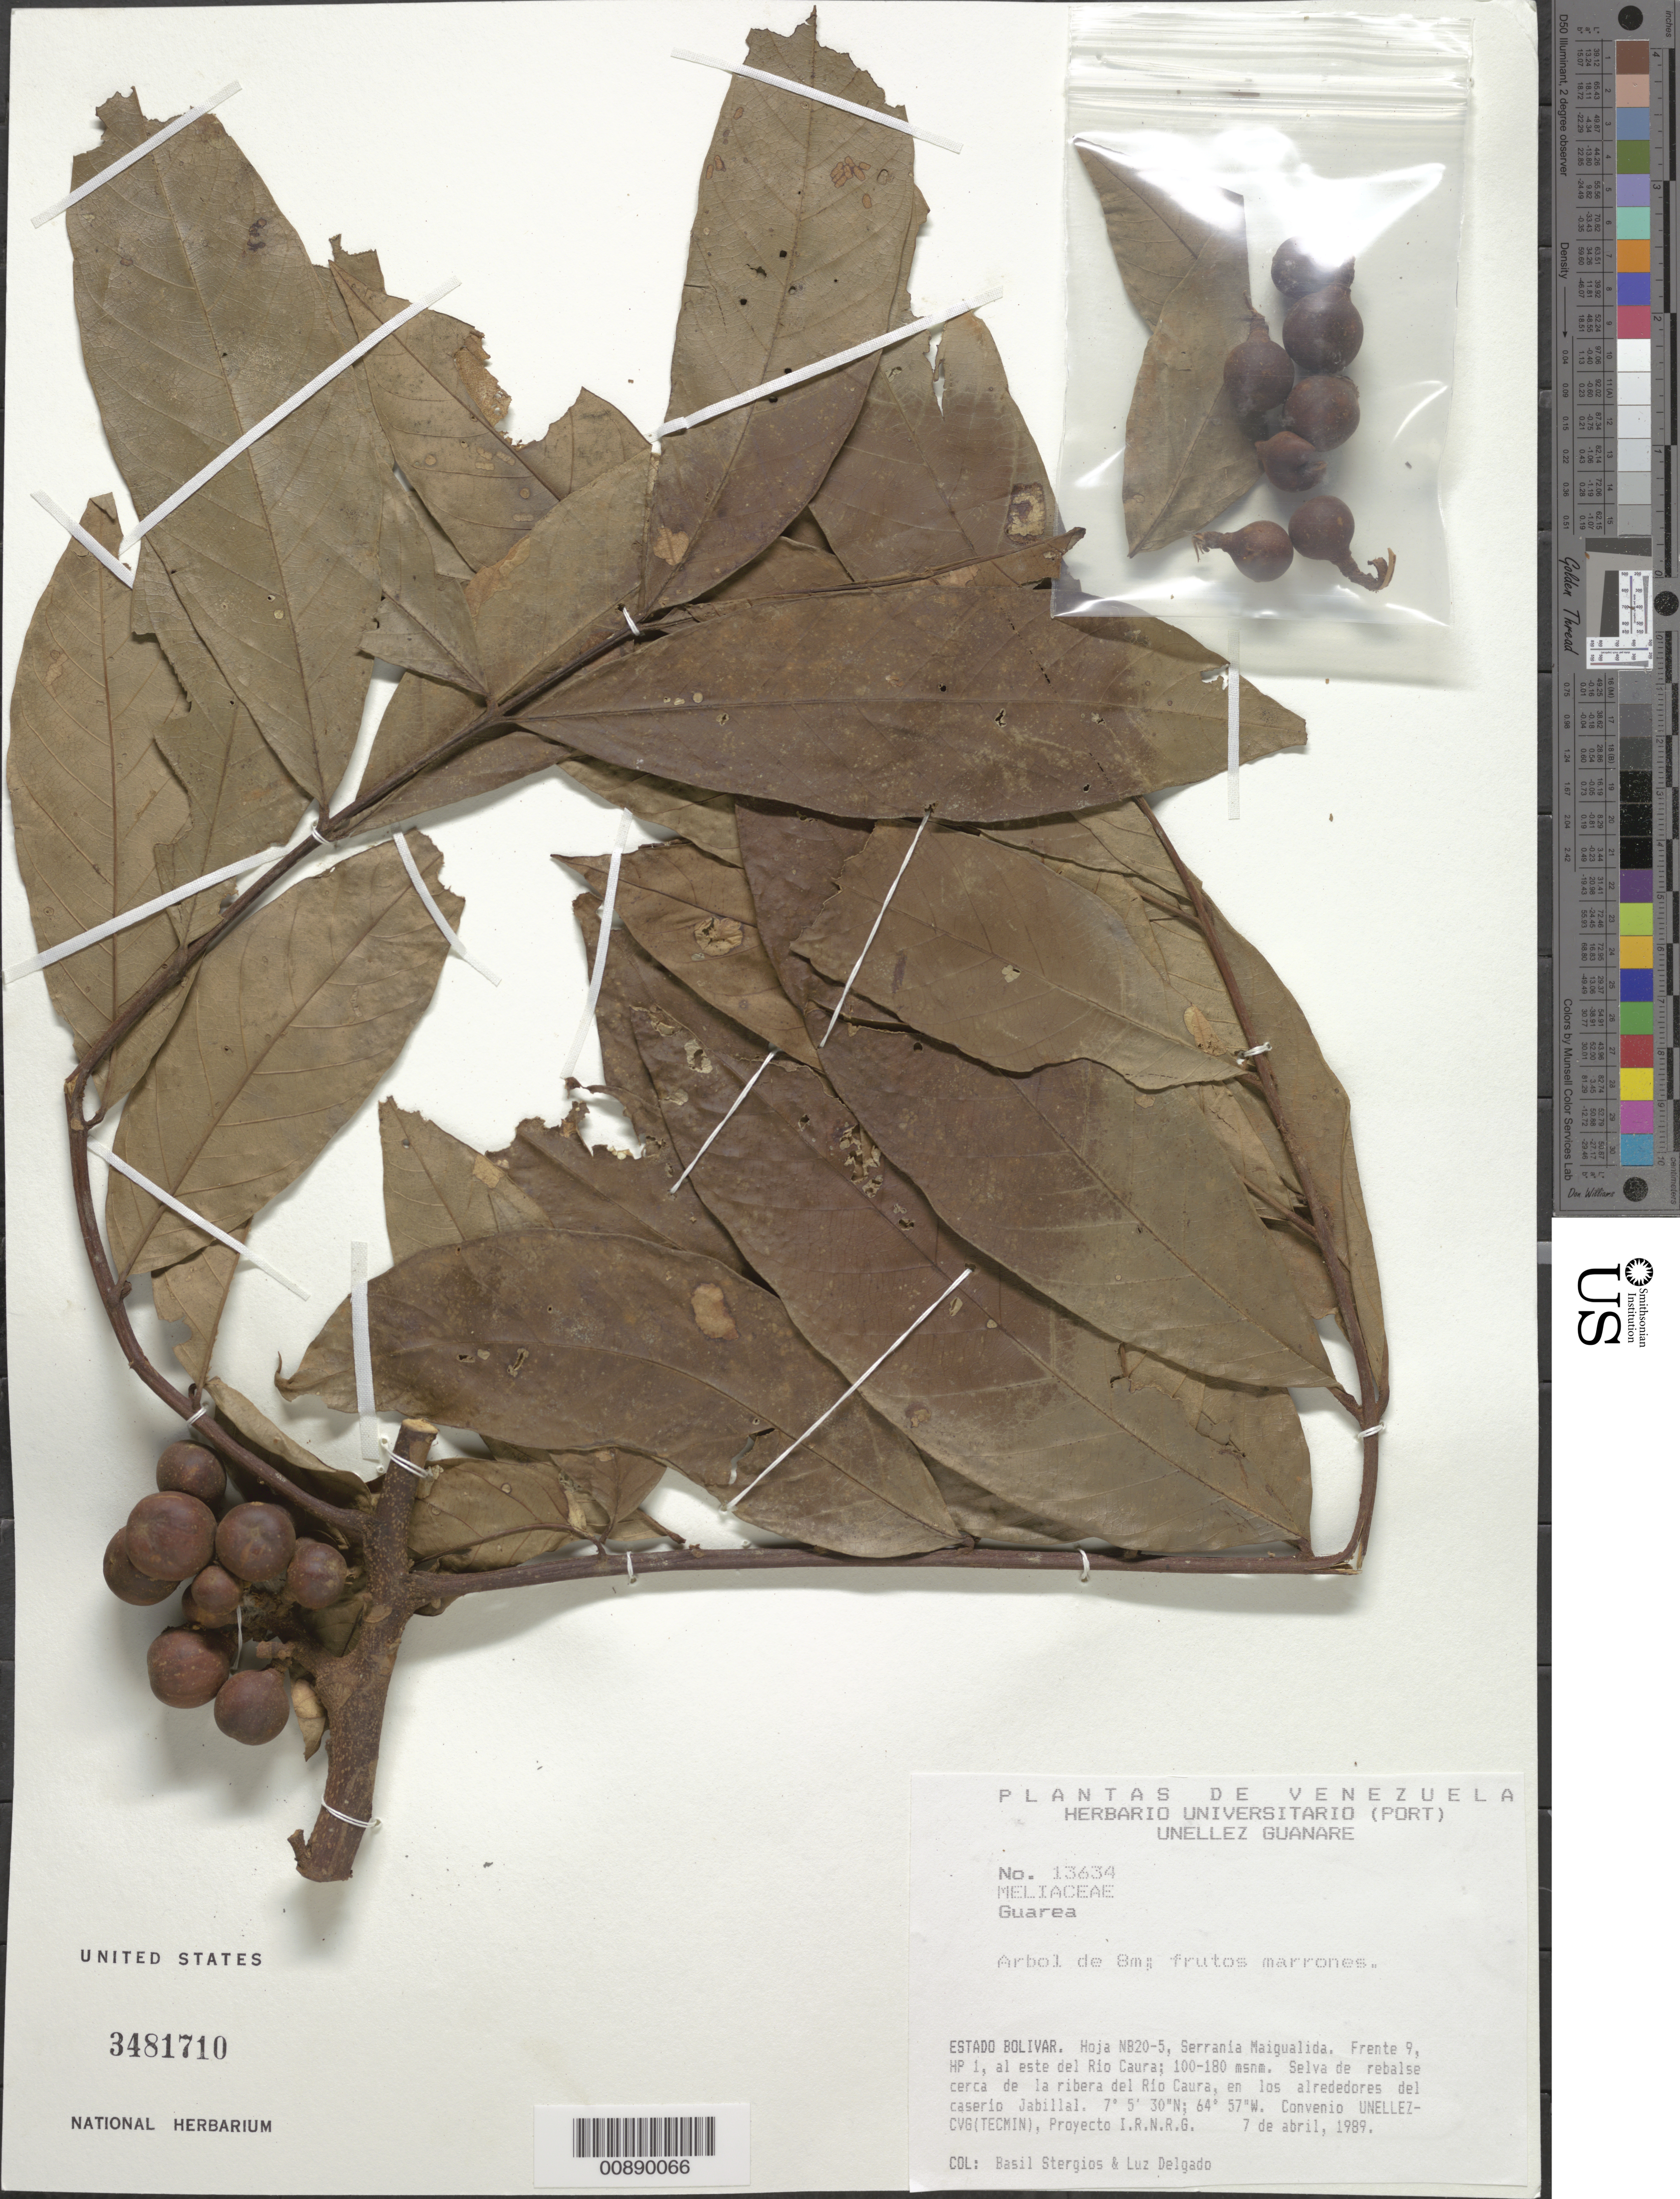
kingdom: Plantae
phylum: Tracheophyta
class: Magnoliopsida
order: Sapindales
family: Meliaceae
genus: Guarea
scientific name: Guarea sp.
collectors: B. G. Stergios & L. Delgado V.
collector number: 13634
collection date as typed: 7-Apr-89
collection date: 1989-04-07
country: Venezuela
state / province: Bolívar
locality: Serrania Maigualida, E del río Caura, alrededores de Jabillal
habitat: Selva de rebalse cerca de la ribera del río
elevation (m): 100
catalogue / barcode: US 3481710